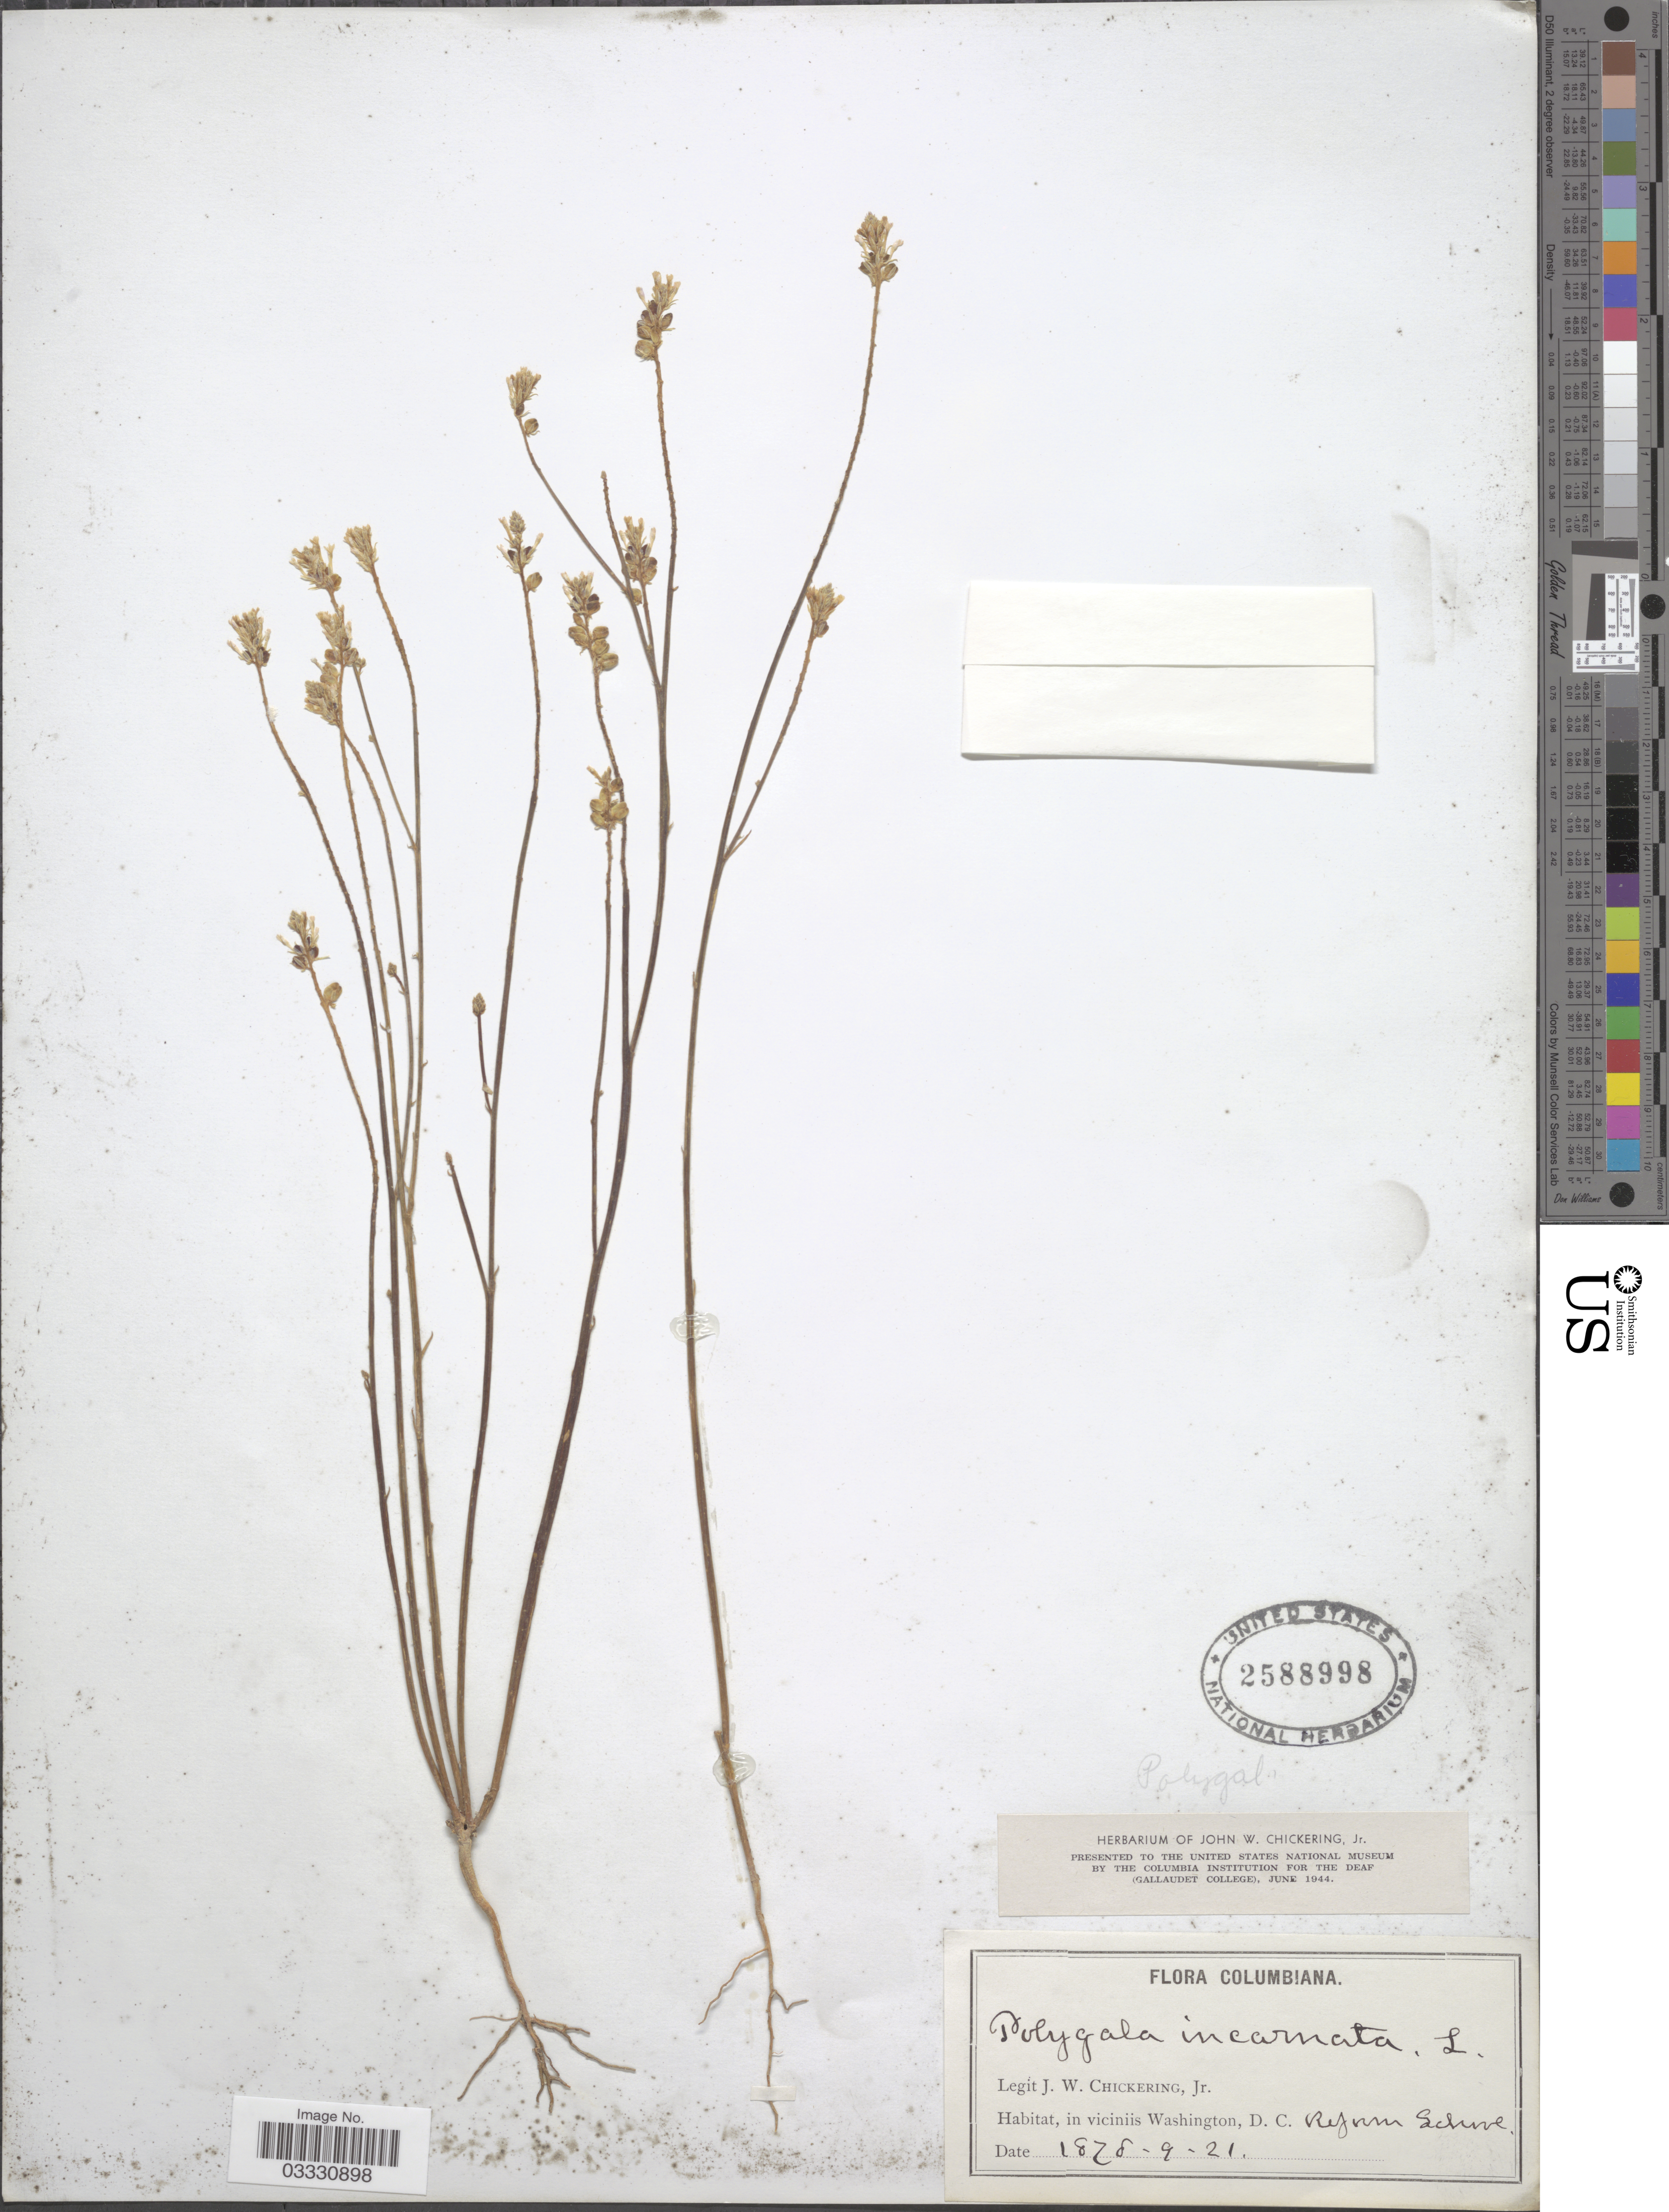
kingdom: Plantae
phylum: Tracheophyta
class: Magnoliopsida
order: Fabales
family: Polygalaceae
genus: Polygala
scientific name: Polygala incarnata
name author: L.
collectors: J. W. Chickering Jr.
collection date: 1878-09-21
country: United States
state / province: District of Columbia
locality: Columbiana. In viciniis Washington, D.C.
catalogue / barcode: US 2588998